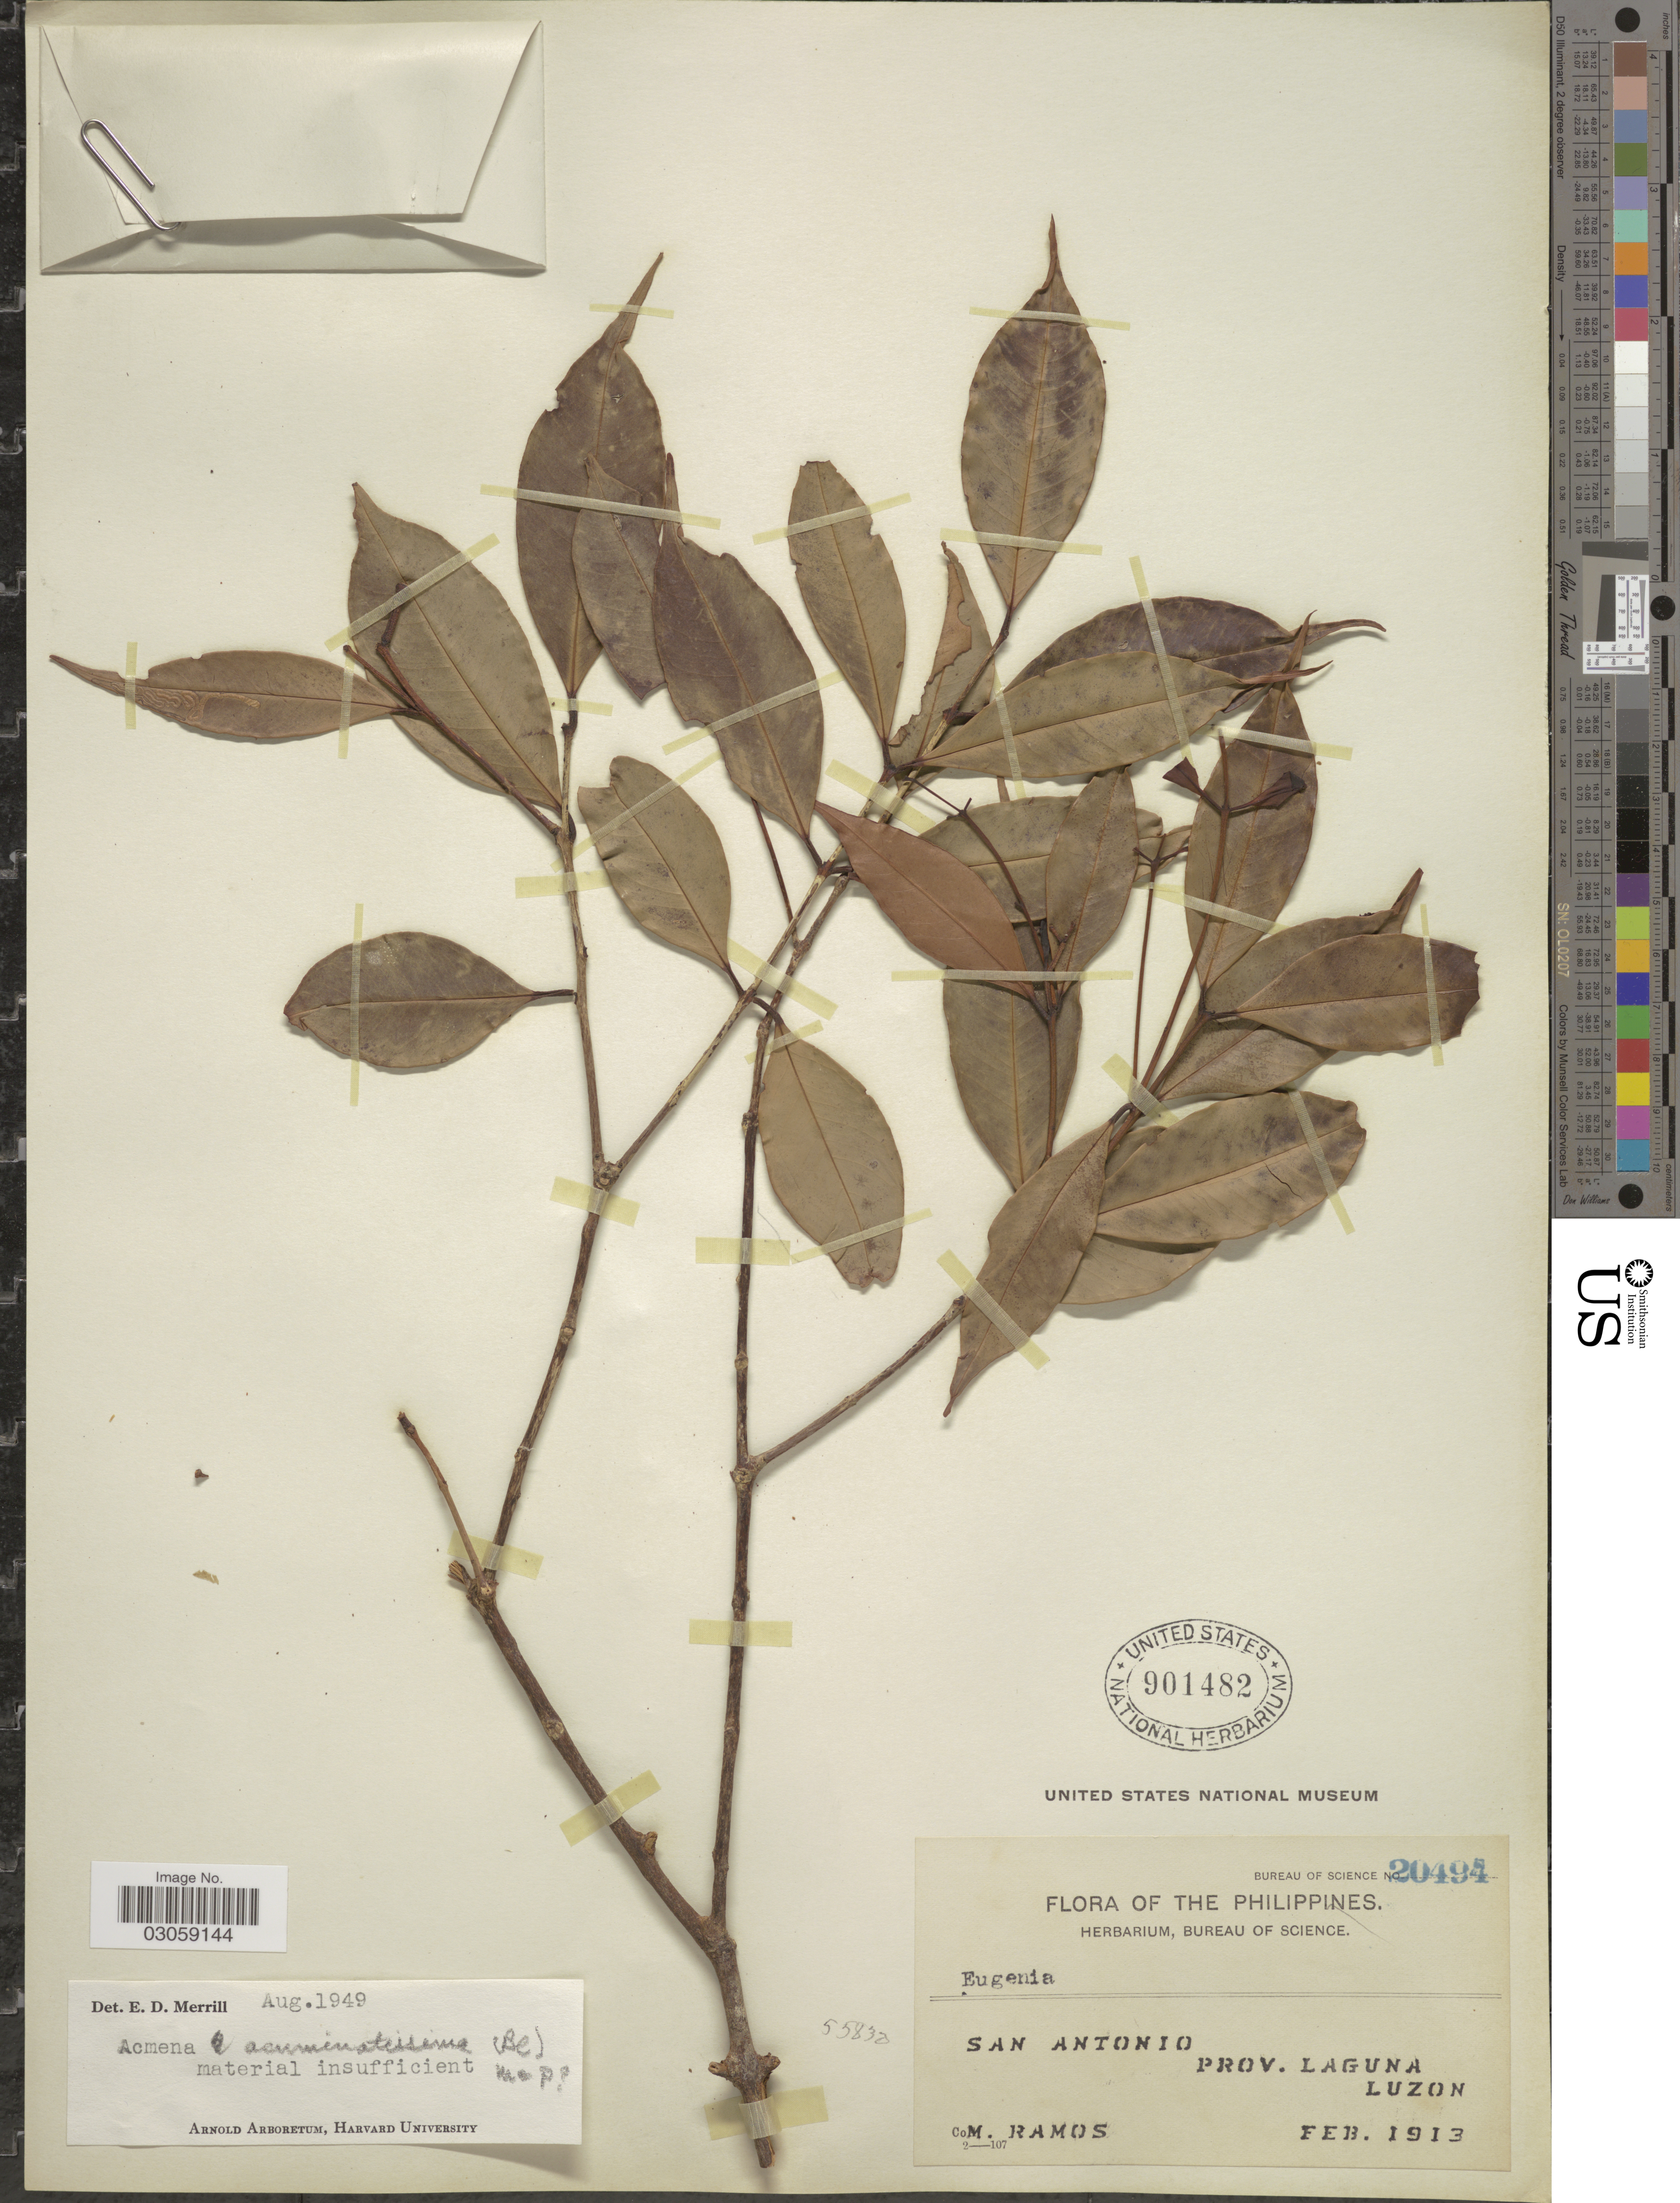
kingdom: Plantae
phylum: Tracheophyta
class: Magnoliopsida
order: Myrtales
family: Myrtaceae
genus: Syzygium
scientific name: Syzygium acuminatissimum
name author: (Blume) DC.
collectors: M. Ramos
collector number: Bureau of Science 20494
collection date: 1913-02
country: Philippines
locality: San Antonio, Prov. Laguna, Luzon.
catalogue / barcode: US 901482